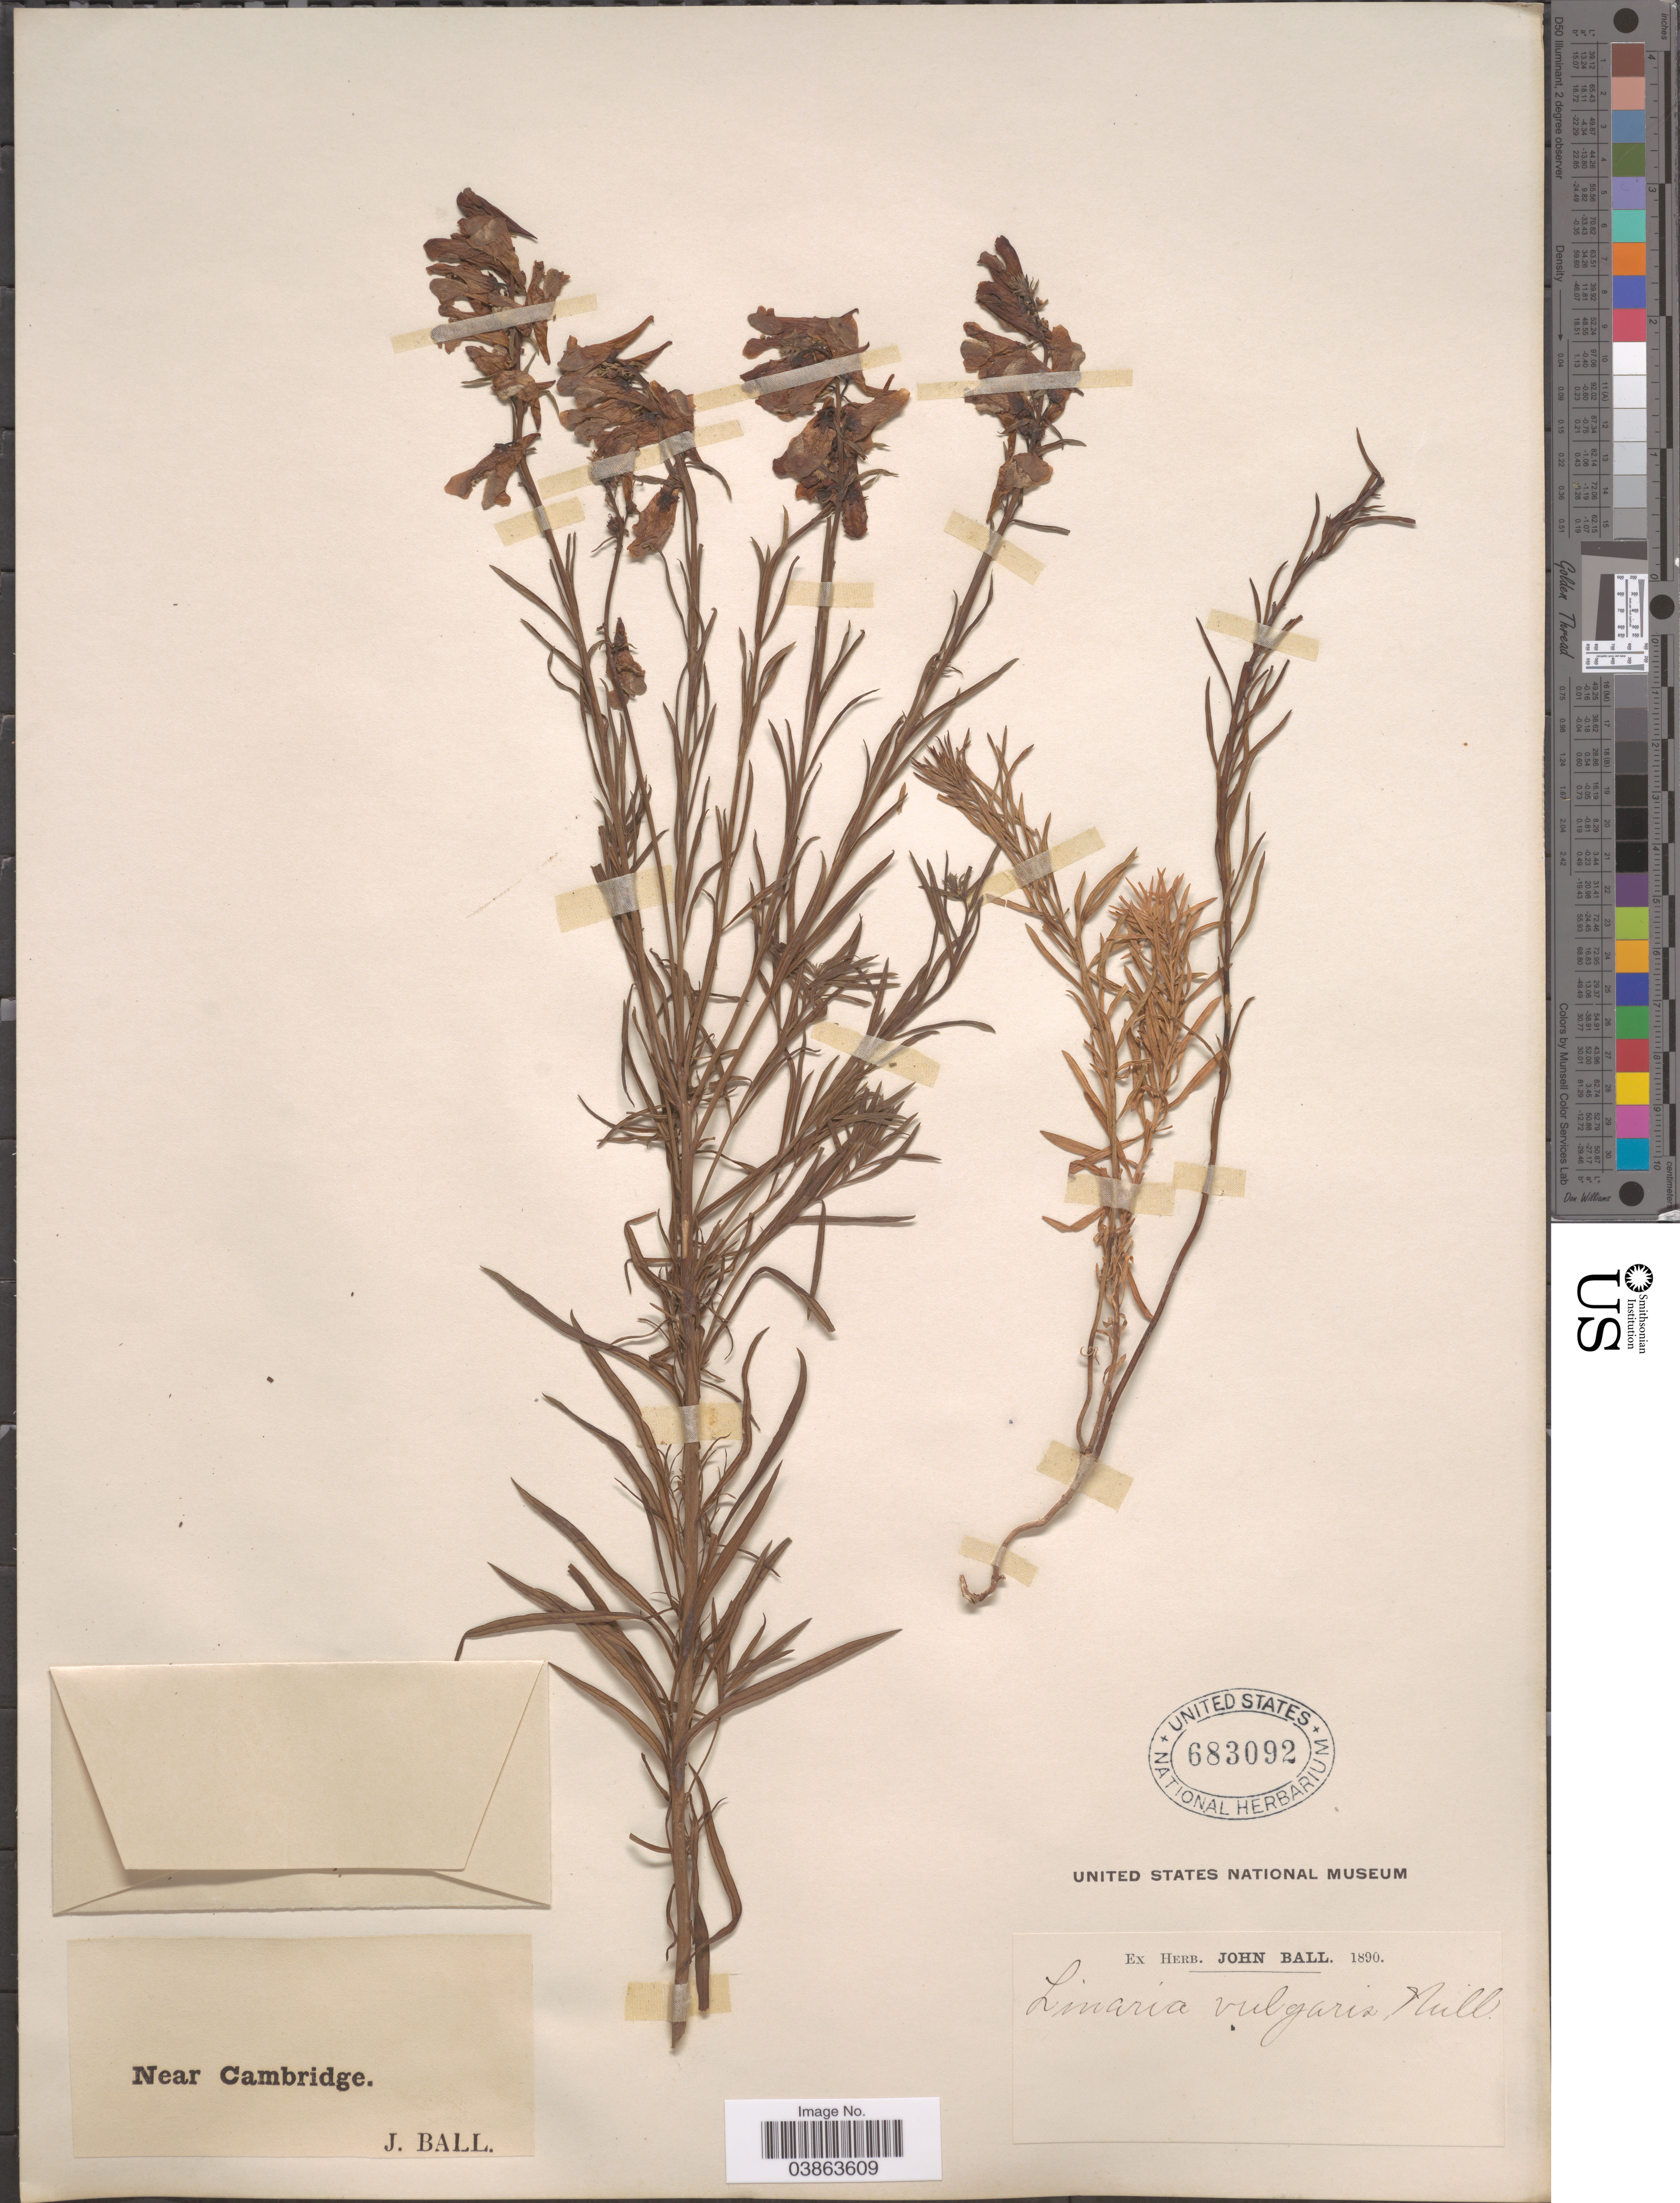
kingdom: Plantae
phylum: Tracheophyta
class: Magnoliopsida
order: Lamiales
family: Plantaginaceae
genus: Linaria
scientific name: Linaria vulgaris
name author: Mill.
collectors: J. Ball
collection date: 1890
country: United Kingdom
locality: Near Cambridge.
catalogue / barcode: US 683092